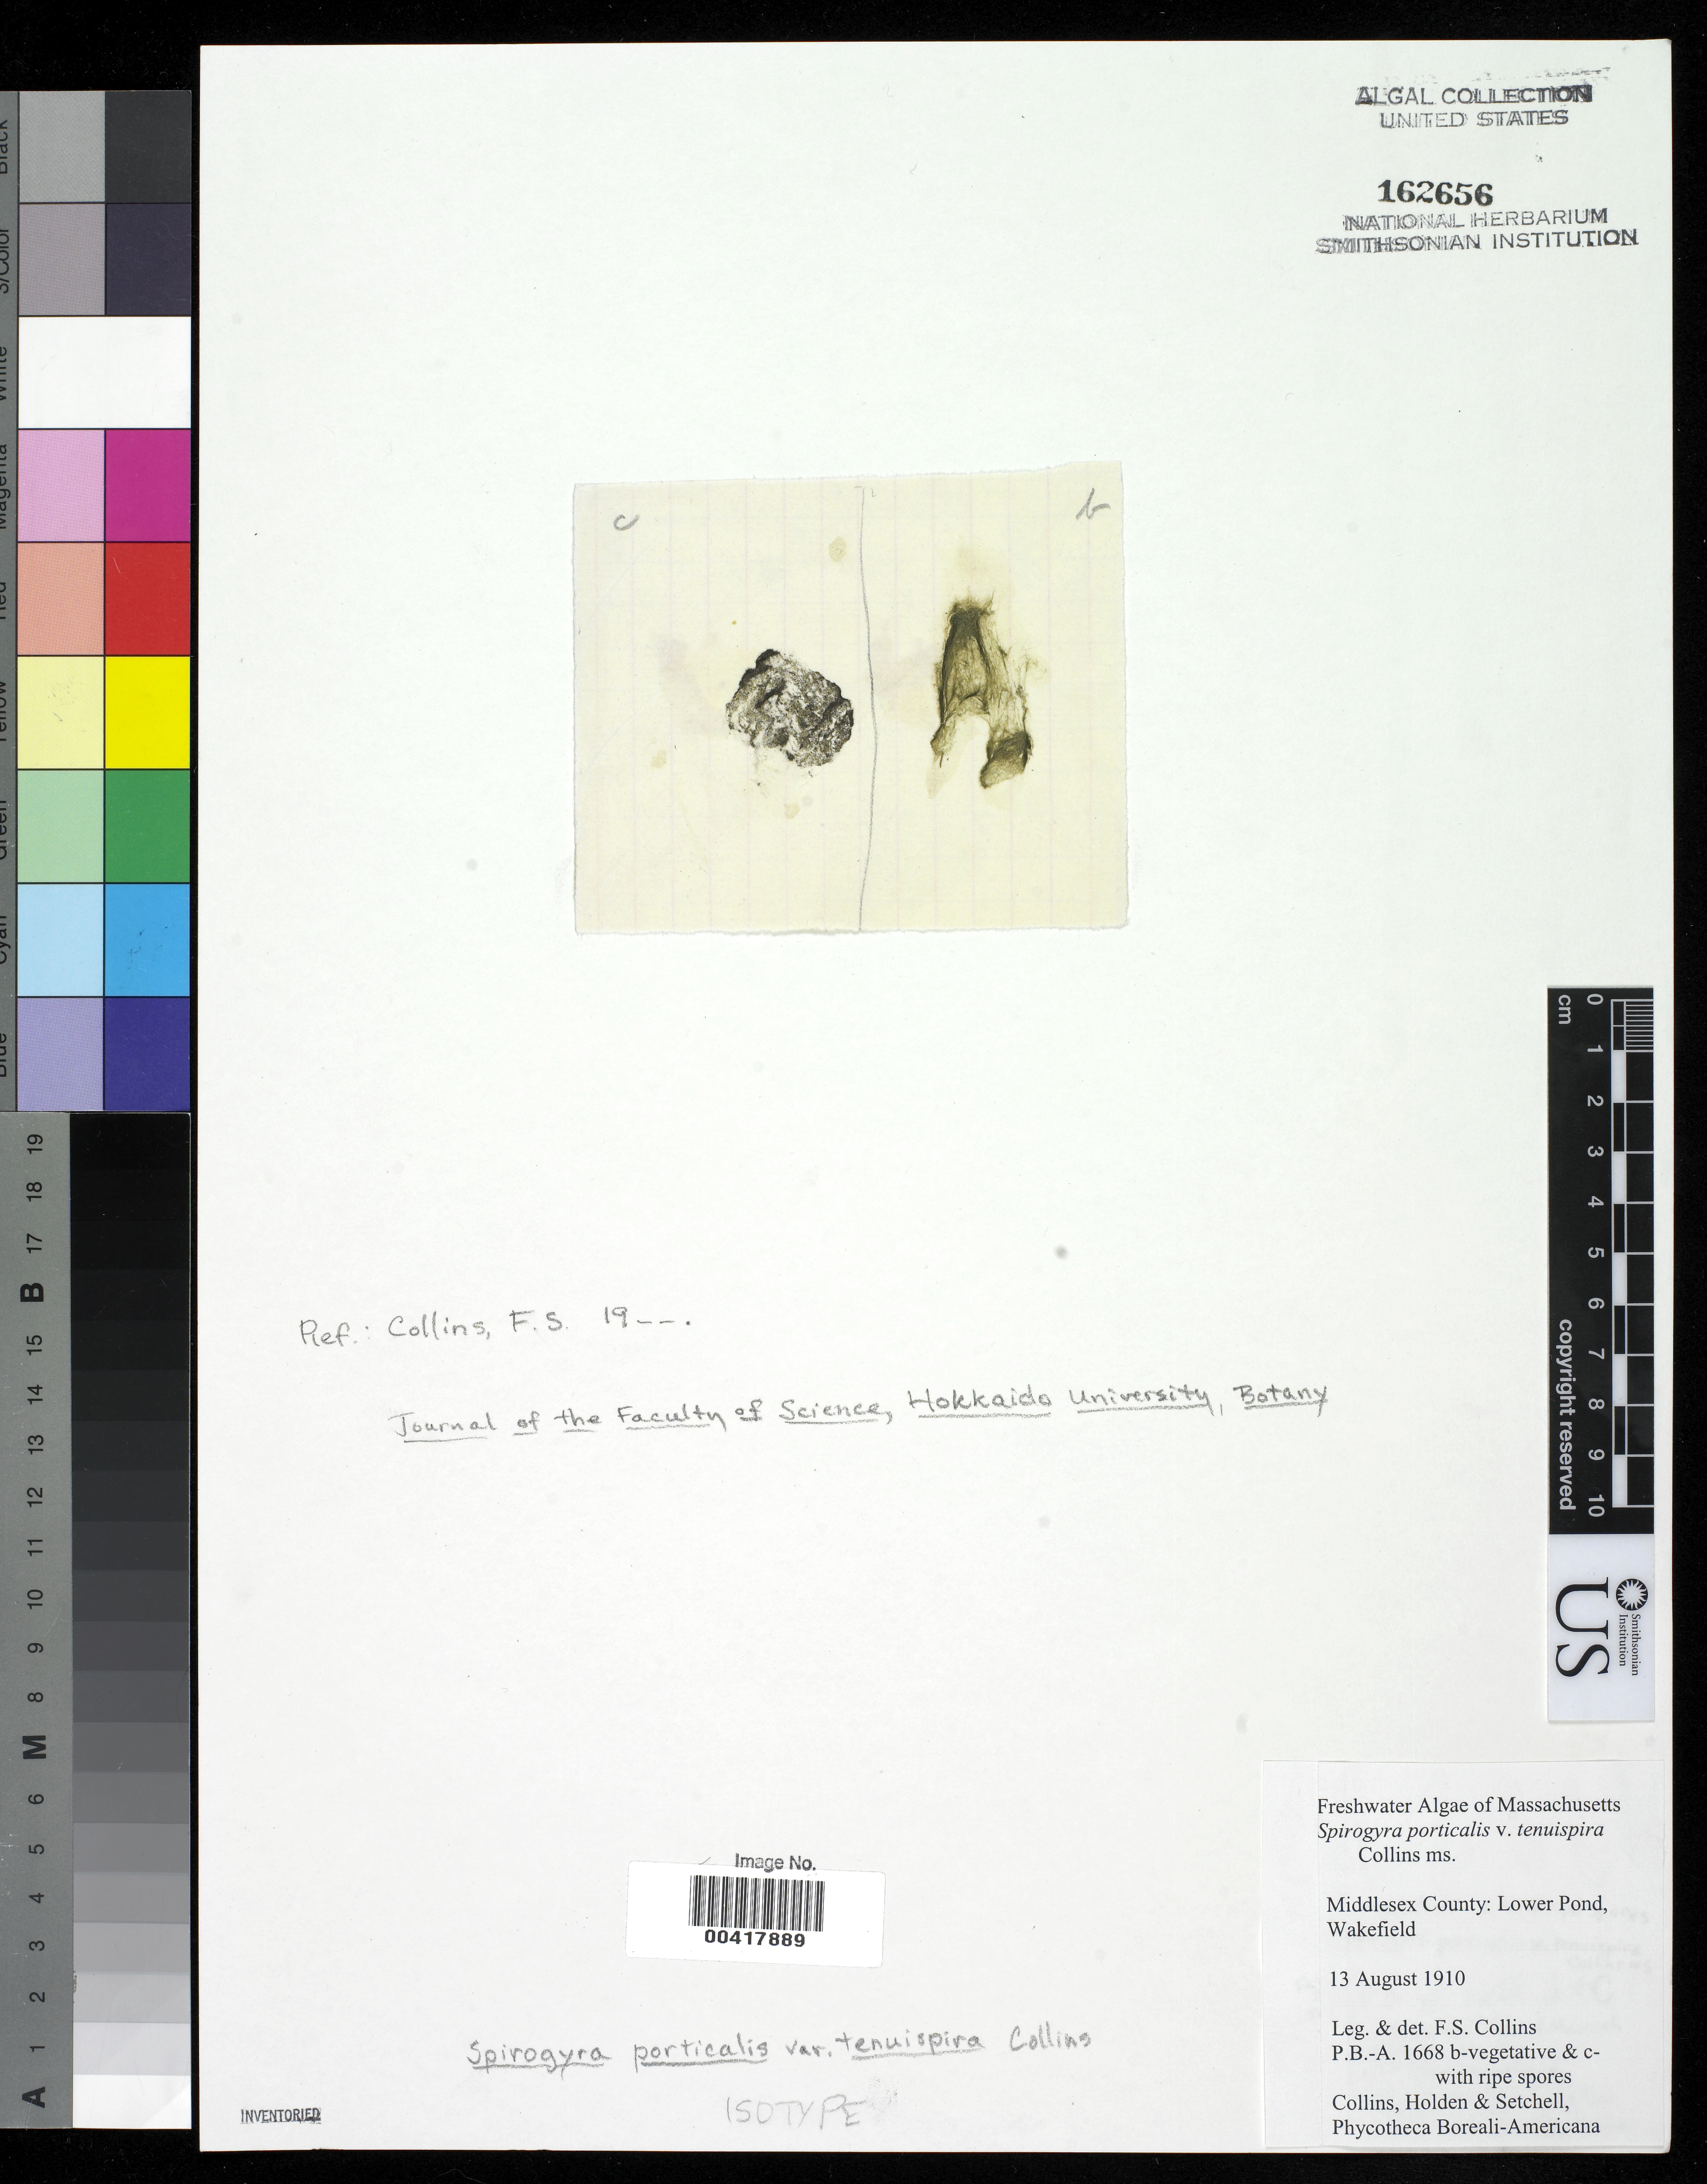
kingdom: Plantae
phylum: Charophyta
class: Zygnematophyceae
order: Zygnematales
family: Zygnemataceae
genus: Spirogyra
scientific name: Spirogyra porticalis var. tenuispira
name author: Collins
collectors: F. Collins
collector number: PB-A 1668b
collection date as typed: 13 Aug 1910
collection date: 1910-08-13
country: United States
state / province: Massachusetts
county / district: Middlesex County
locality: Wakefield, Lower Pond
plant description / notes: Collins, Holden & Setchell, Phycotheca Boreali-Americana, Fasc. 34, 1910.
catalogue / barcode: US 162656